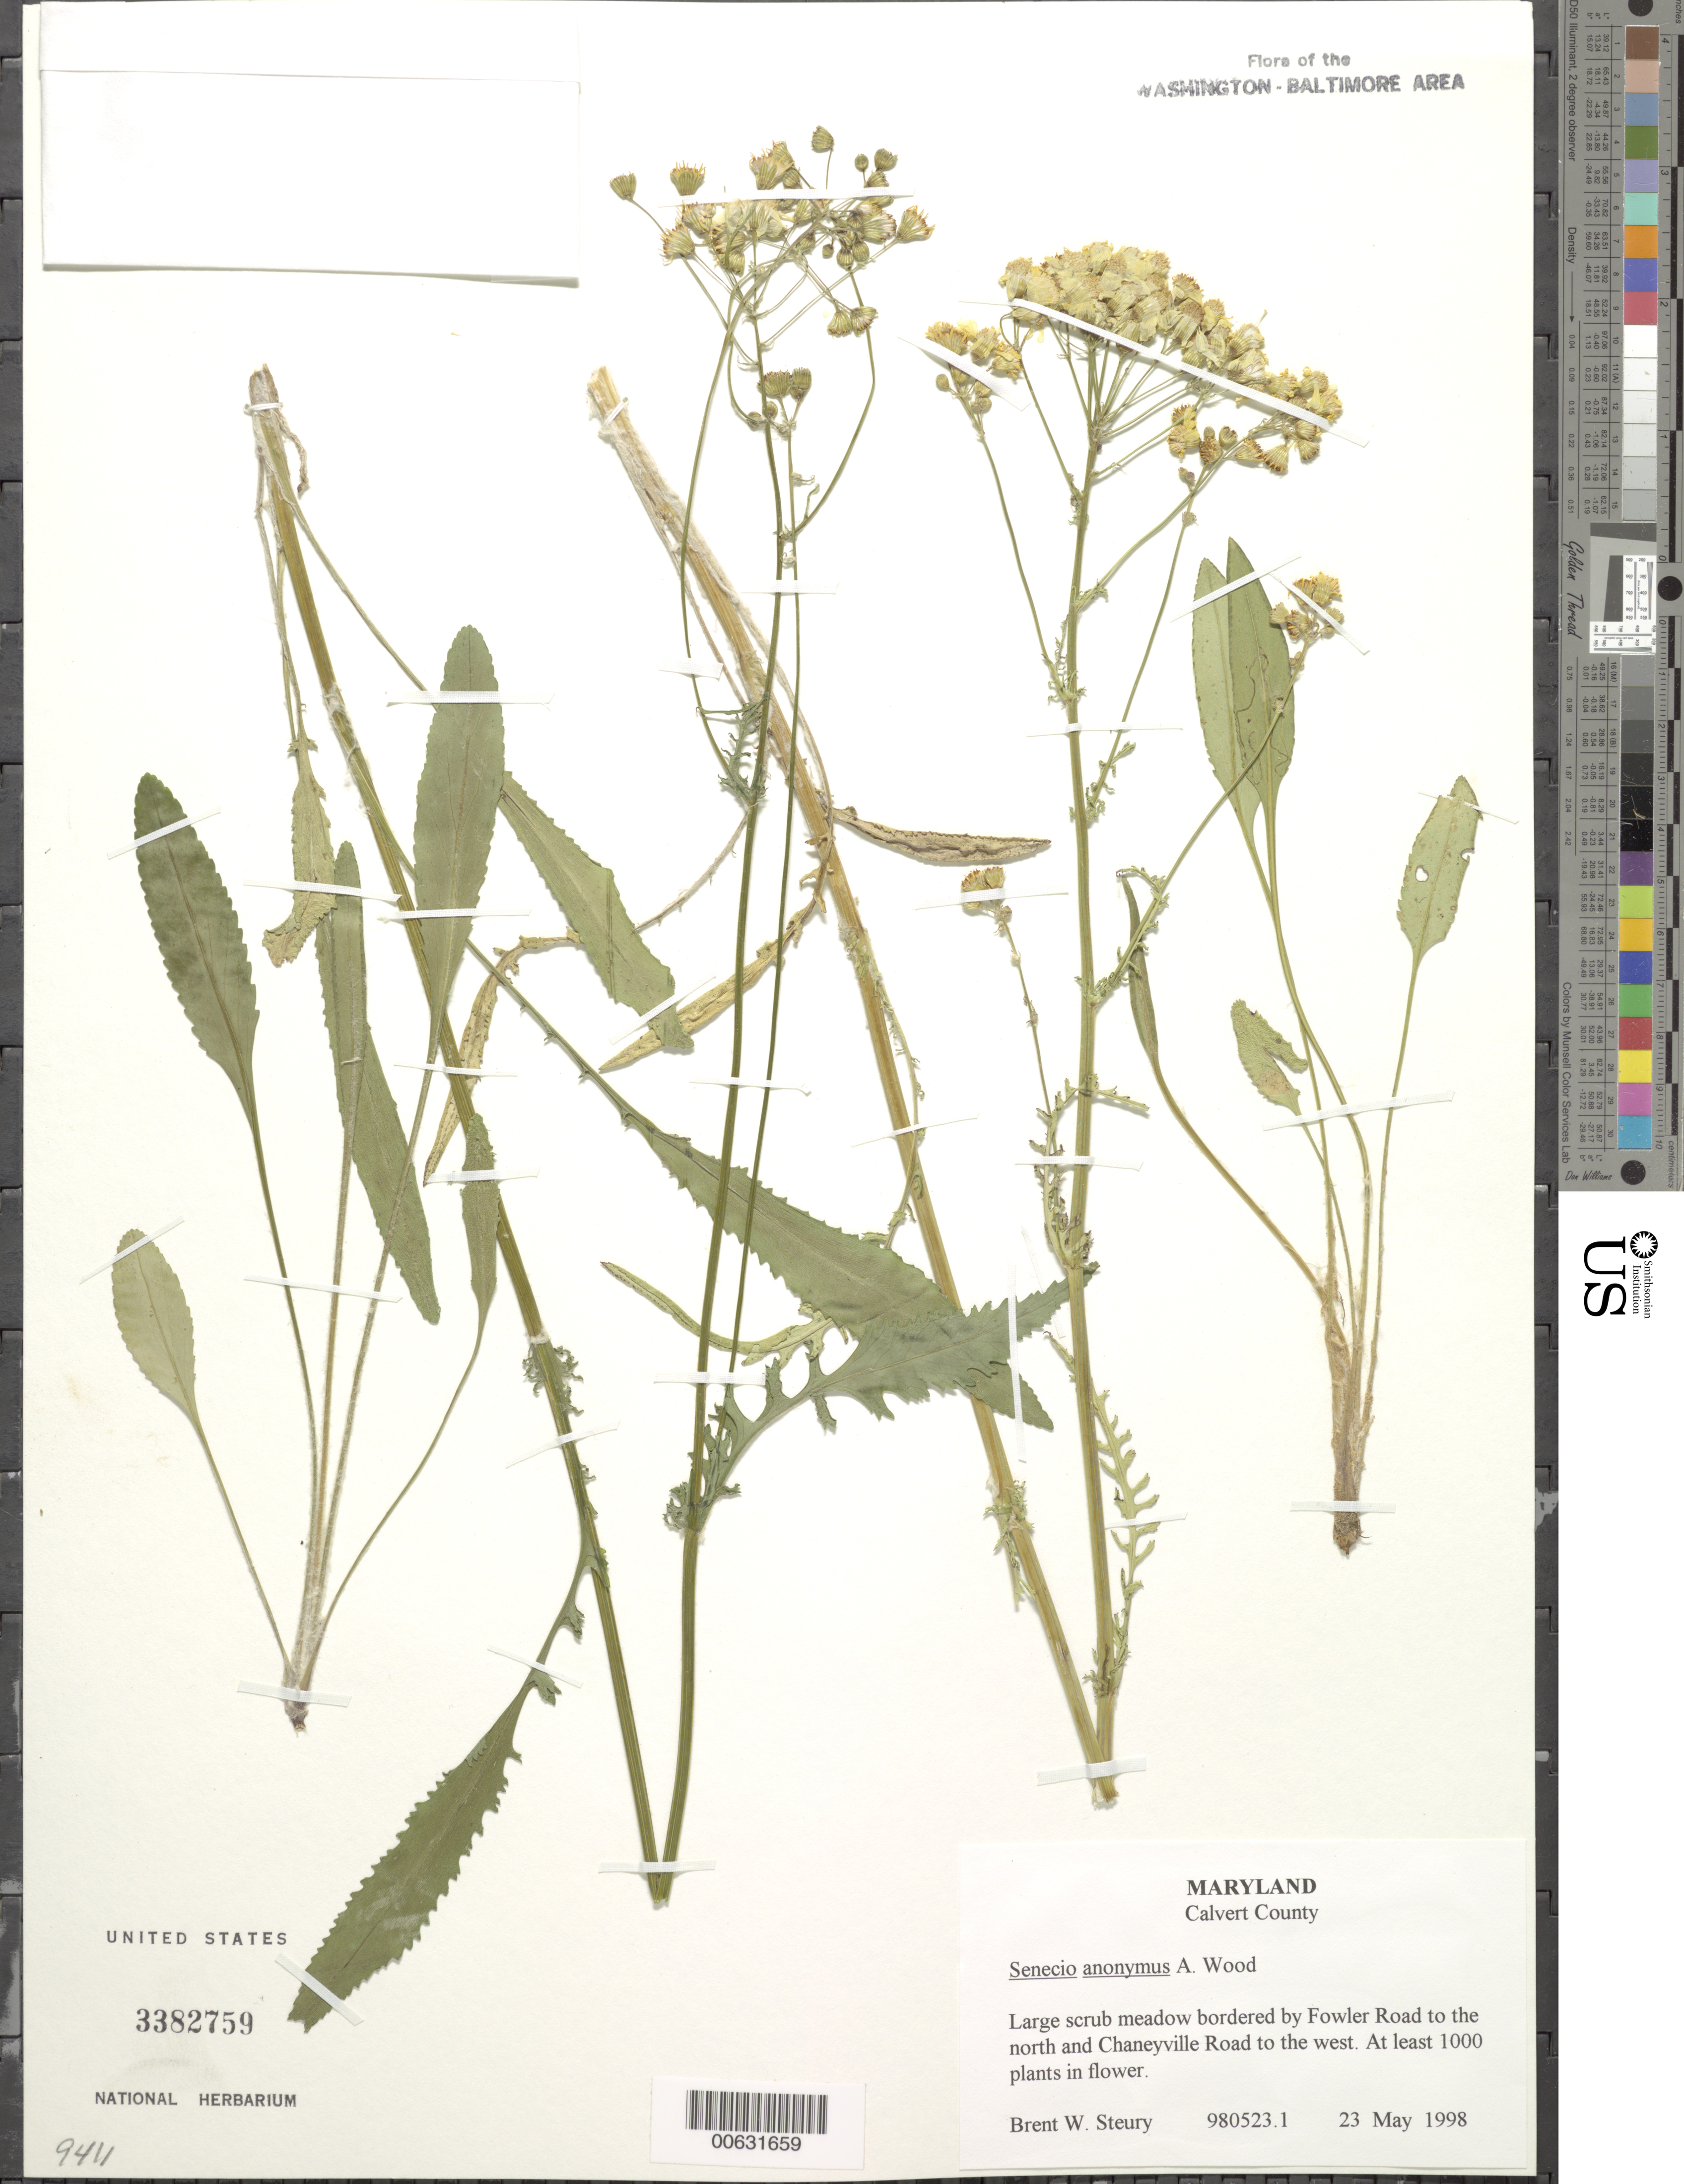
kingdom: Plantae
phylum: Tracheophyta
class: Magnoliopsida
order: Asterales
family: Asteraceae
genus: Packera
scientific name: Packera anonyma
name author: (Alph. Wood) W.A. Weber & Á. Löve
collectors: B. Steury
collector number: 980523.1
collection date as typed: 23 May 1998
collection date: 1998-05-23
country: United States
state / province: Maryland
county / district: Calvert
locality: Fowler Road to the north and Chaneyvill Road to the west.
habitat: Large scrub meadow bordered by roads.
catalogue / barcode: US 3382759